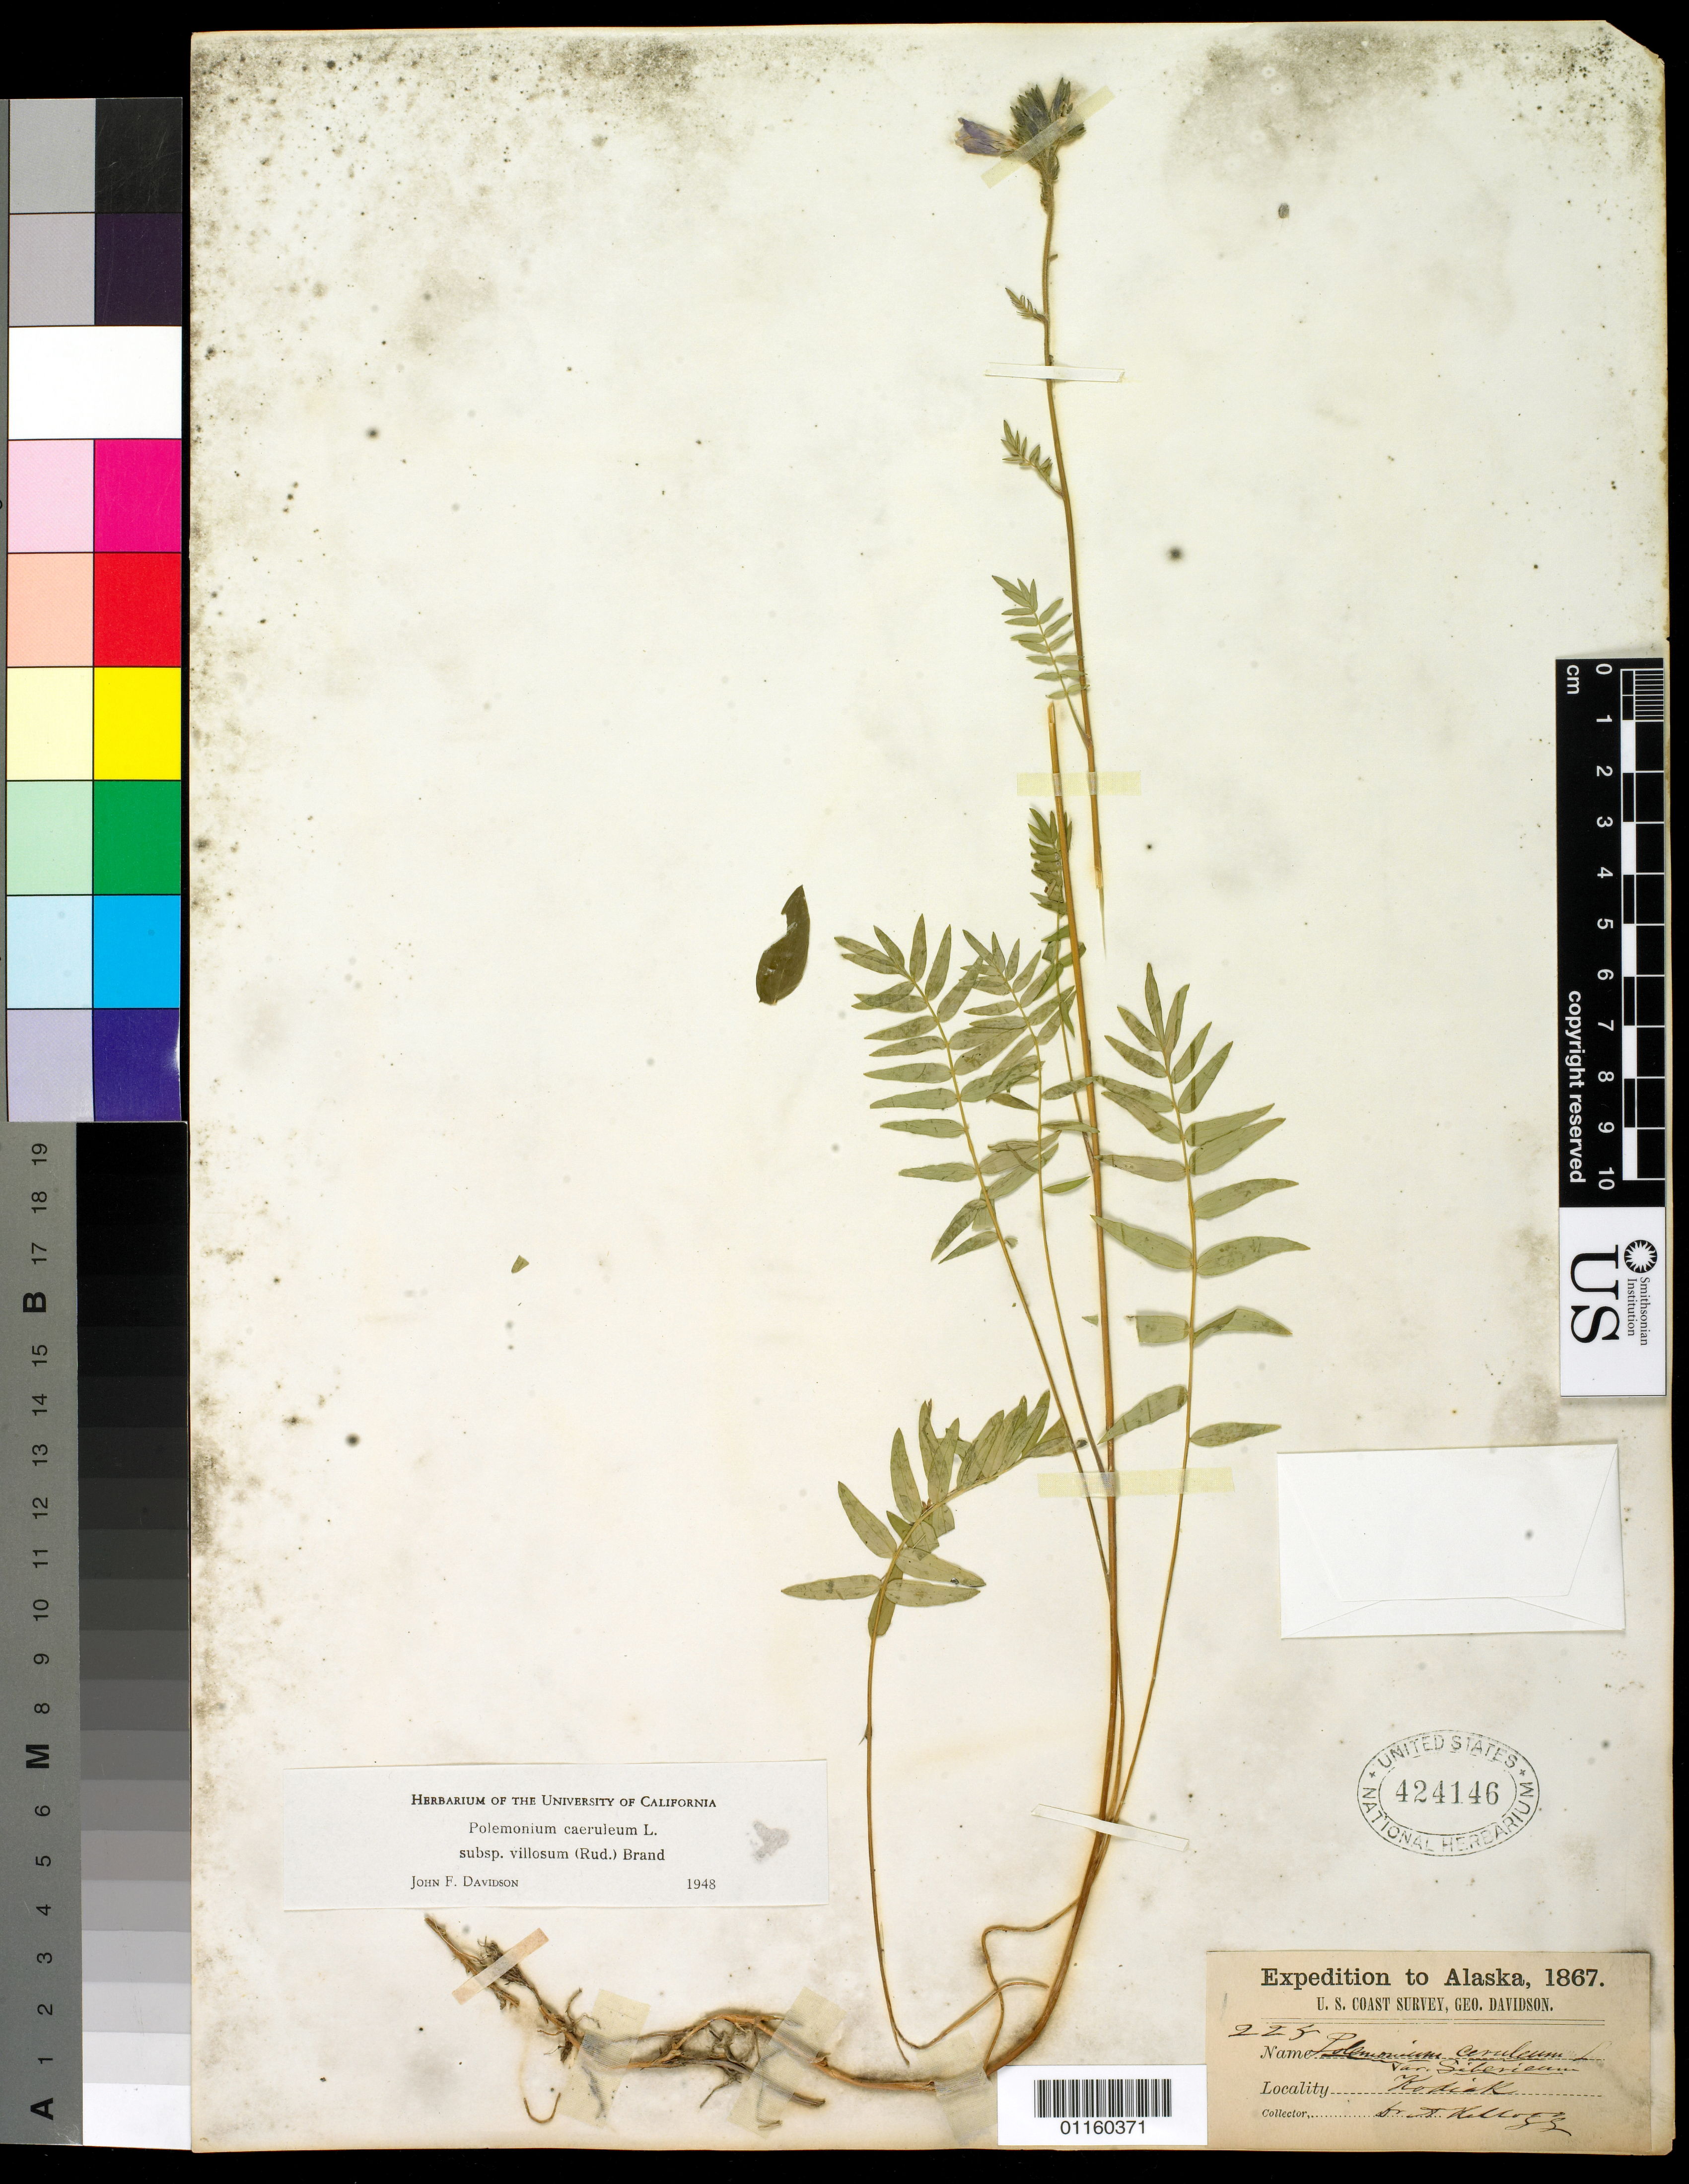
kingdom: Plantae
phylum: Tracheophyta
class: Magnoliopsida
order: Ericales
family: Polemoniaceae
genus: Polemonium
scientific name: Polemonium caeruleum subsp. villosum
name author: (Rudolph ex Georgi) Brand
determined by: Davidson, J. F.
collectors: A. Kellogg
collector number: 225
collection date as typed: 1867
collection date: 1867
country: United States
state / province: Alaska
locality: Kodiak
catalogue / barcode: US 424146